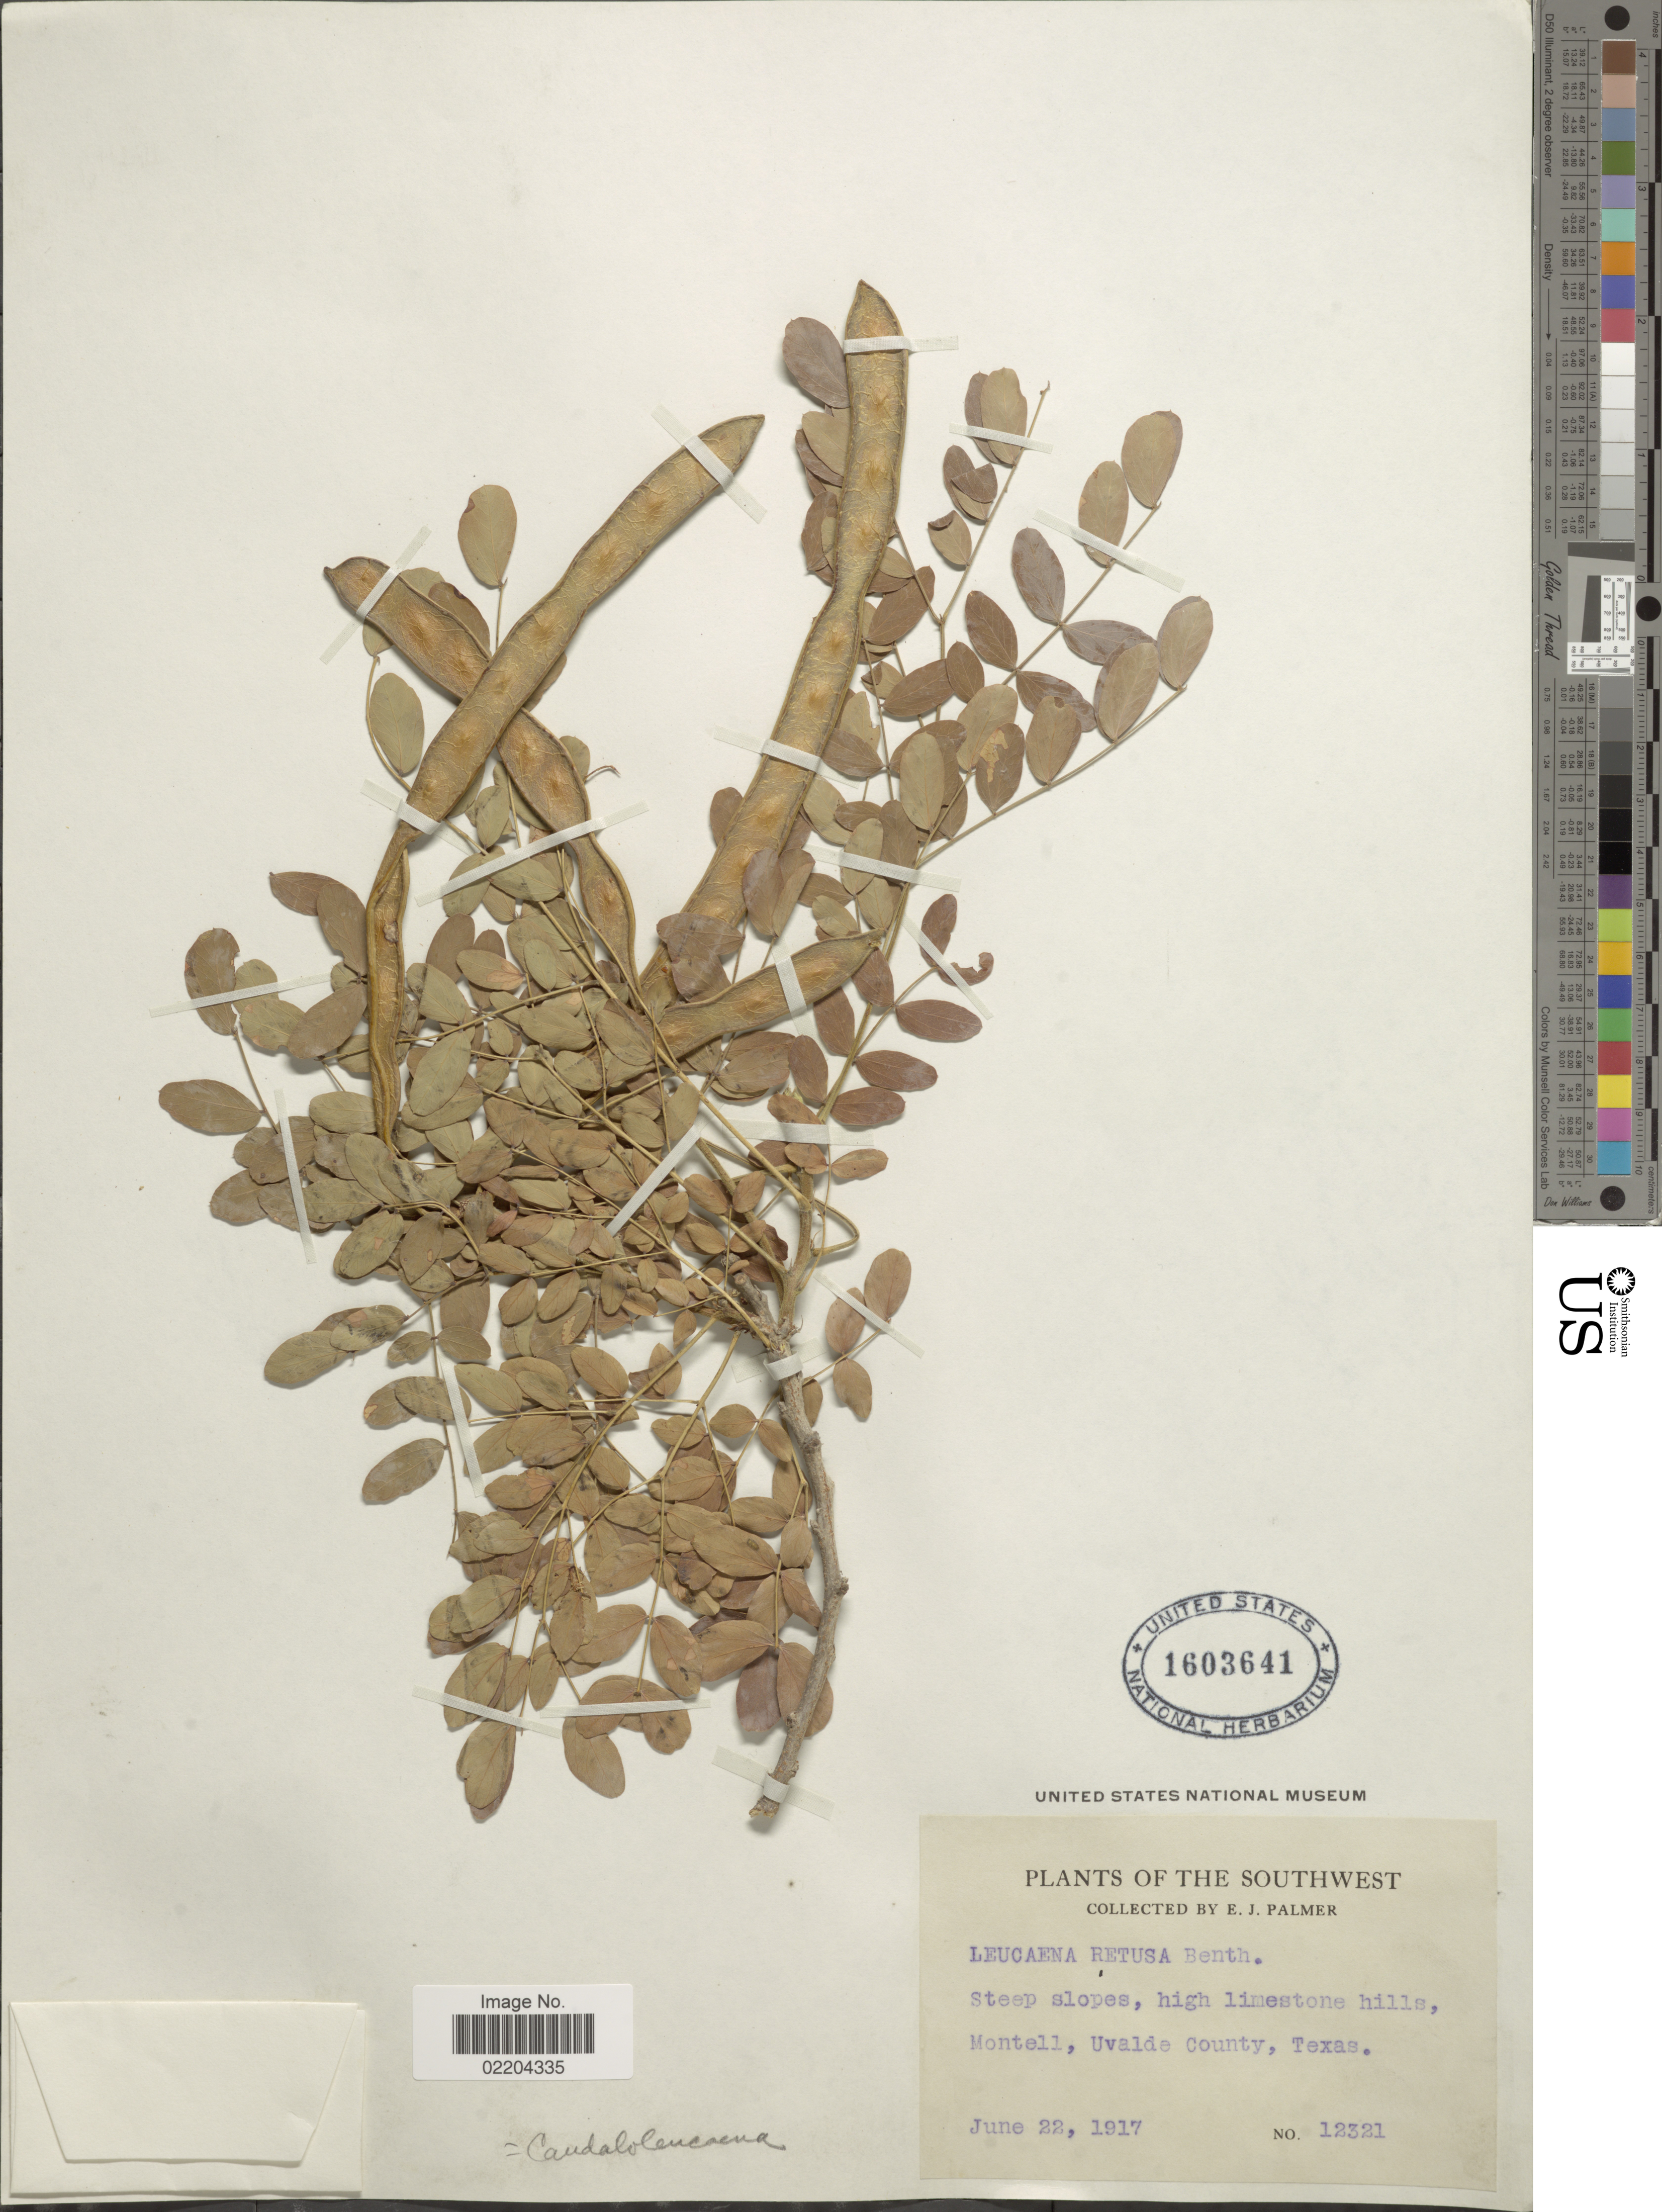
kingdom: Plantae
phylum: Tracheophyta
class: Magnoliopsida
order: Fabales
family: Fabaceae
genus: Leucaena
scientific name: Leucaena retusa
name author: Benth. in A. Gray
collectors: E. J. Palmer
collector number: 12321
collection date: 1917-06-22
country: United States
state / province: Texas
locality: Southwest, Steep slopes, high limestone hills, Montell, Uvalde County, Texas.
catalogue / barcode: US 1603641